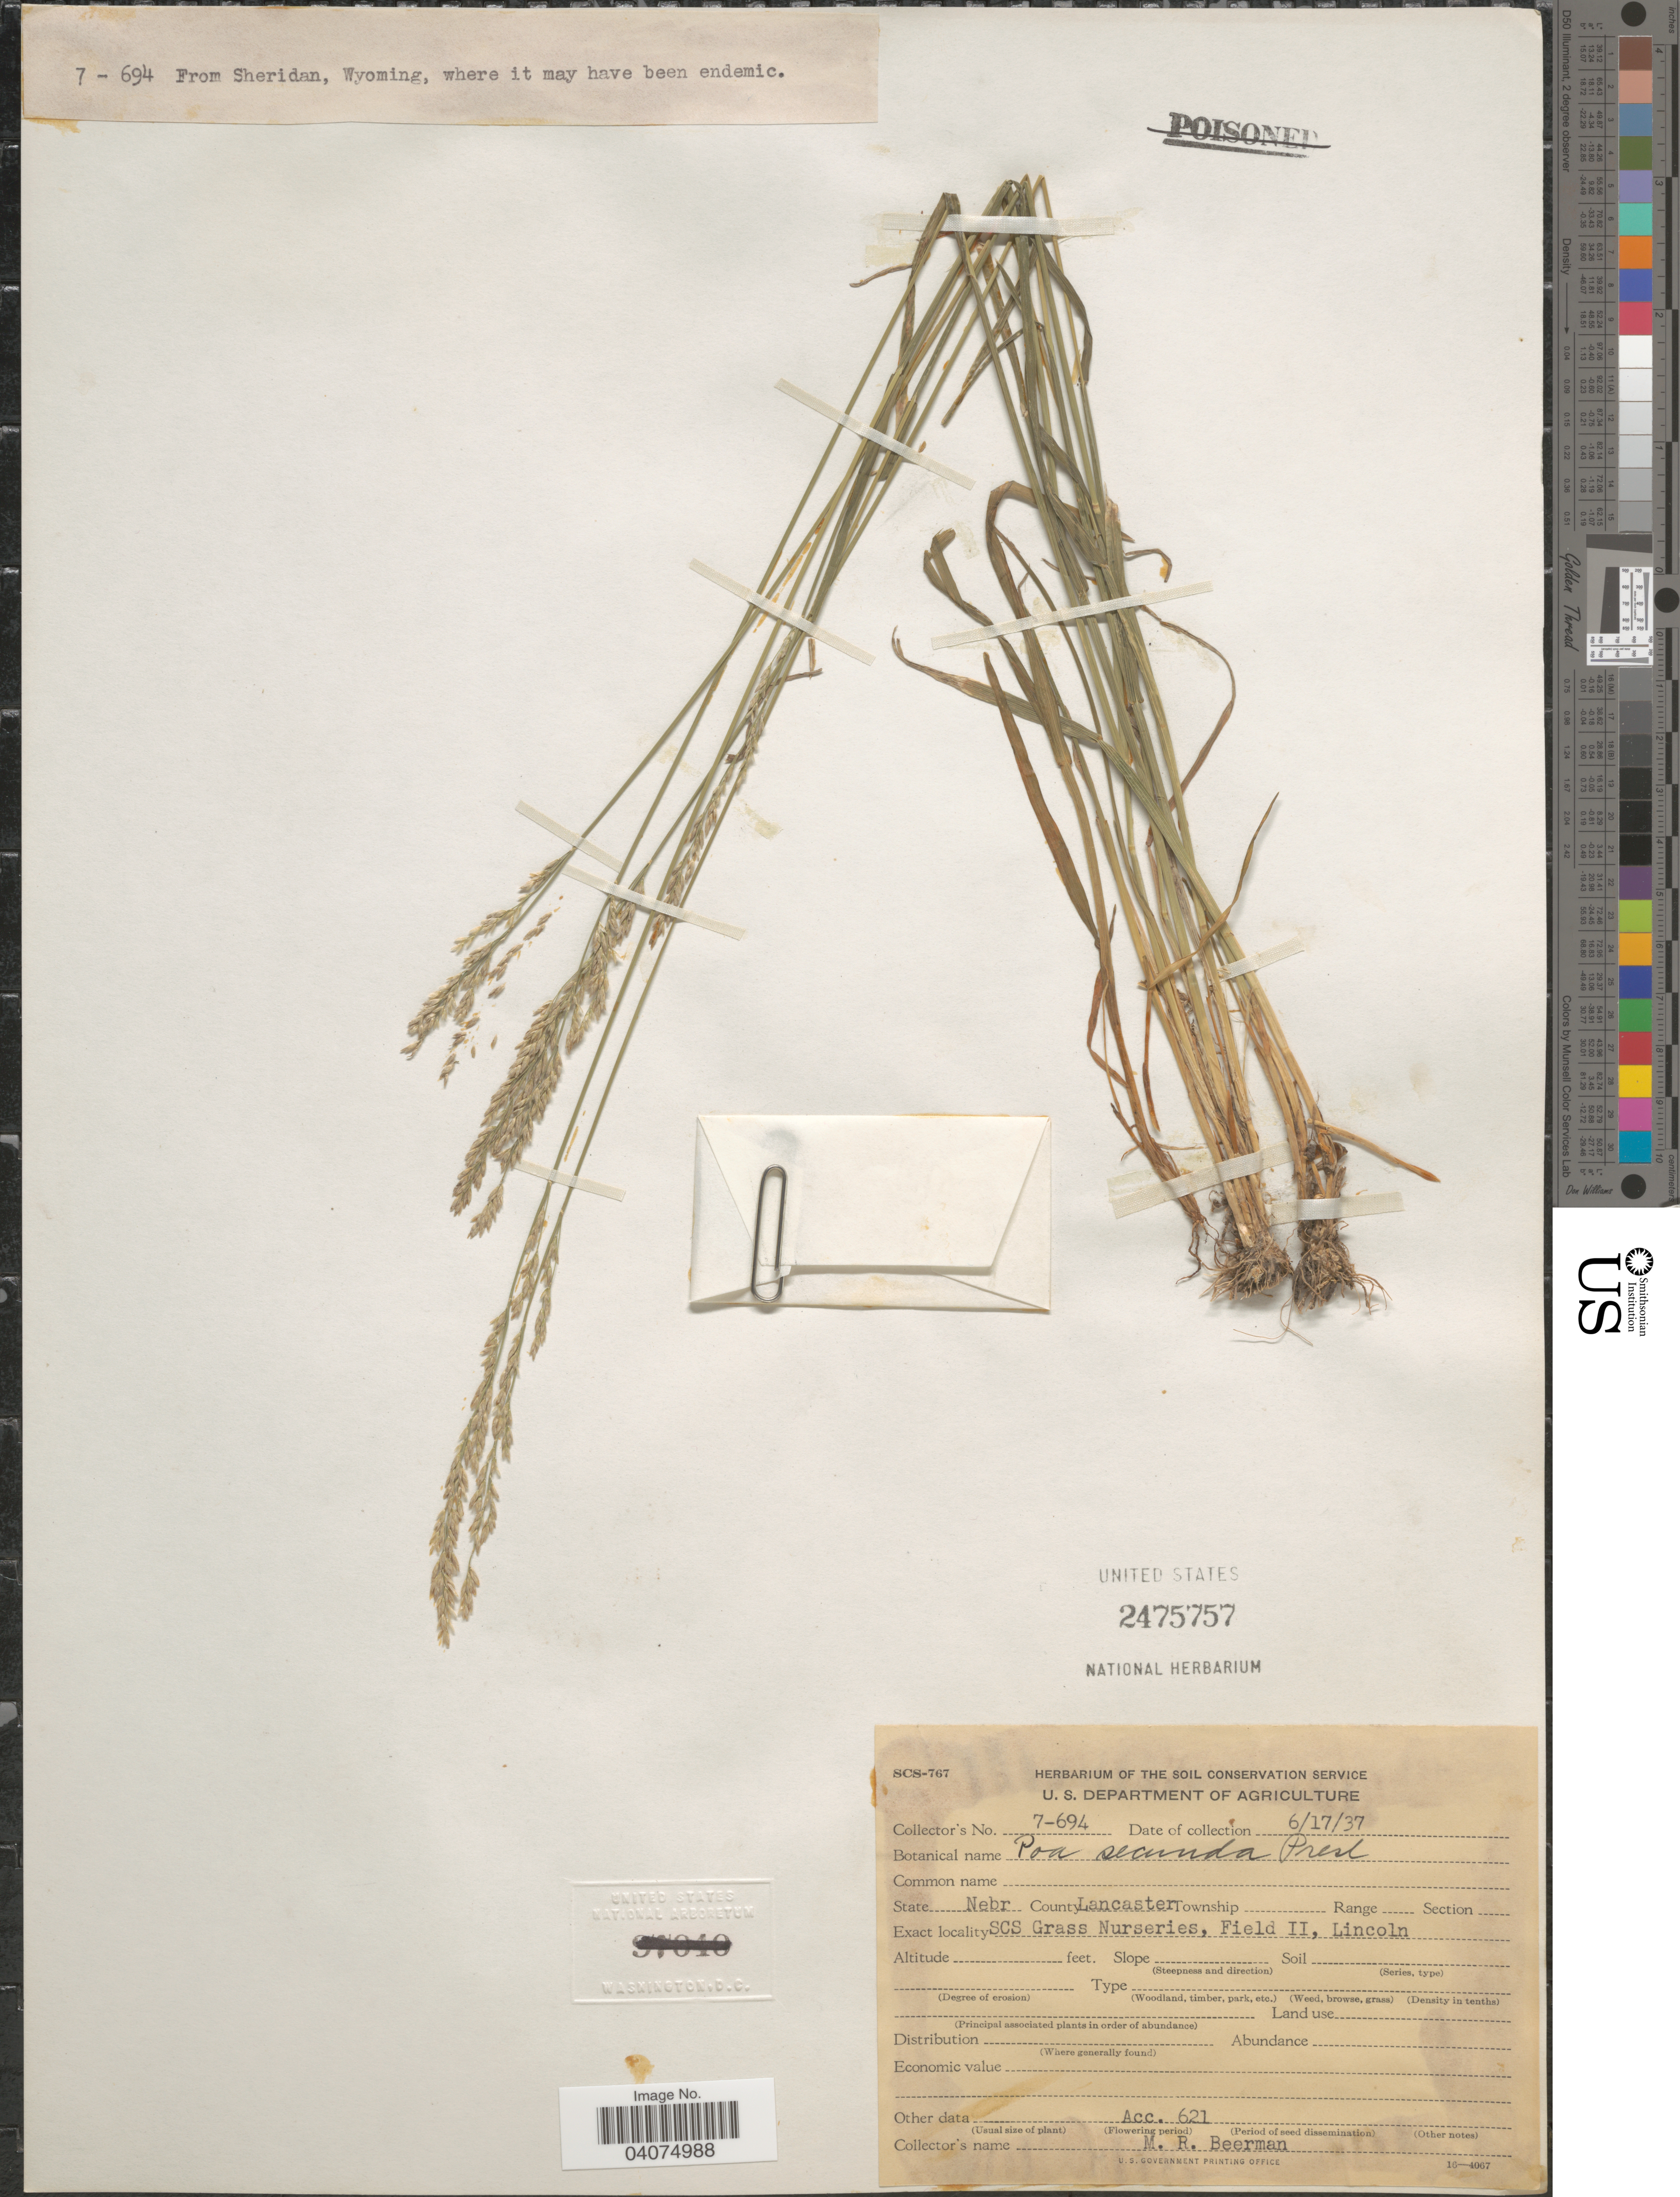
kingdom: Plantae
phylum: Tracheophyta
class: Liliopsida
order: Poales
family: Poaceae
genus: Poa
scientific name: Poa secunda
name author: J. Presl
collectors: M. Beerman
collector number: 7-694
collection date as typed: Transcribed d/m/y: 17/7/37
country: United States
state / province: Nebraska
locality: County Lancaster. SCS Grass Nurseries, Field II, Lincoln.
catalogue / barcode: US 2475757